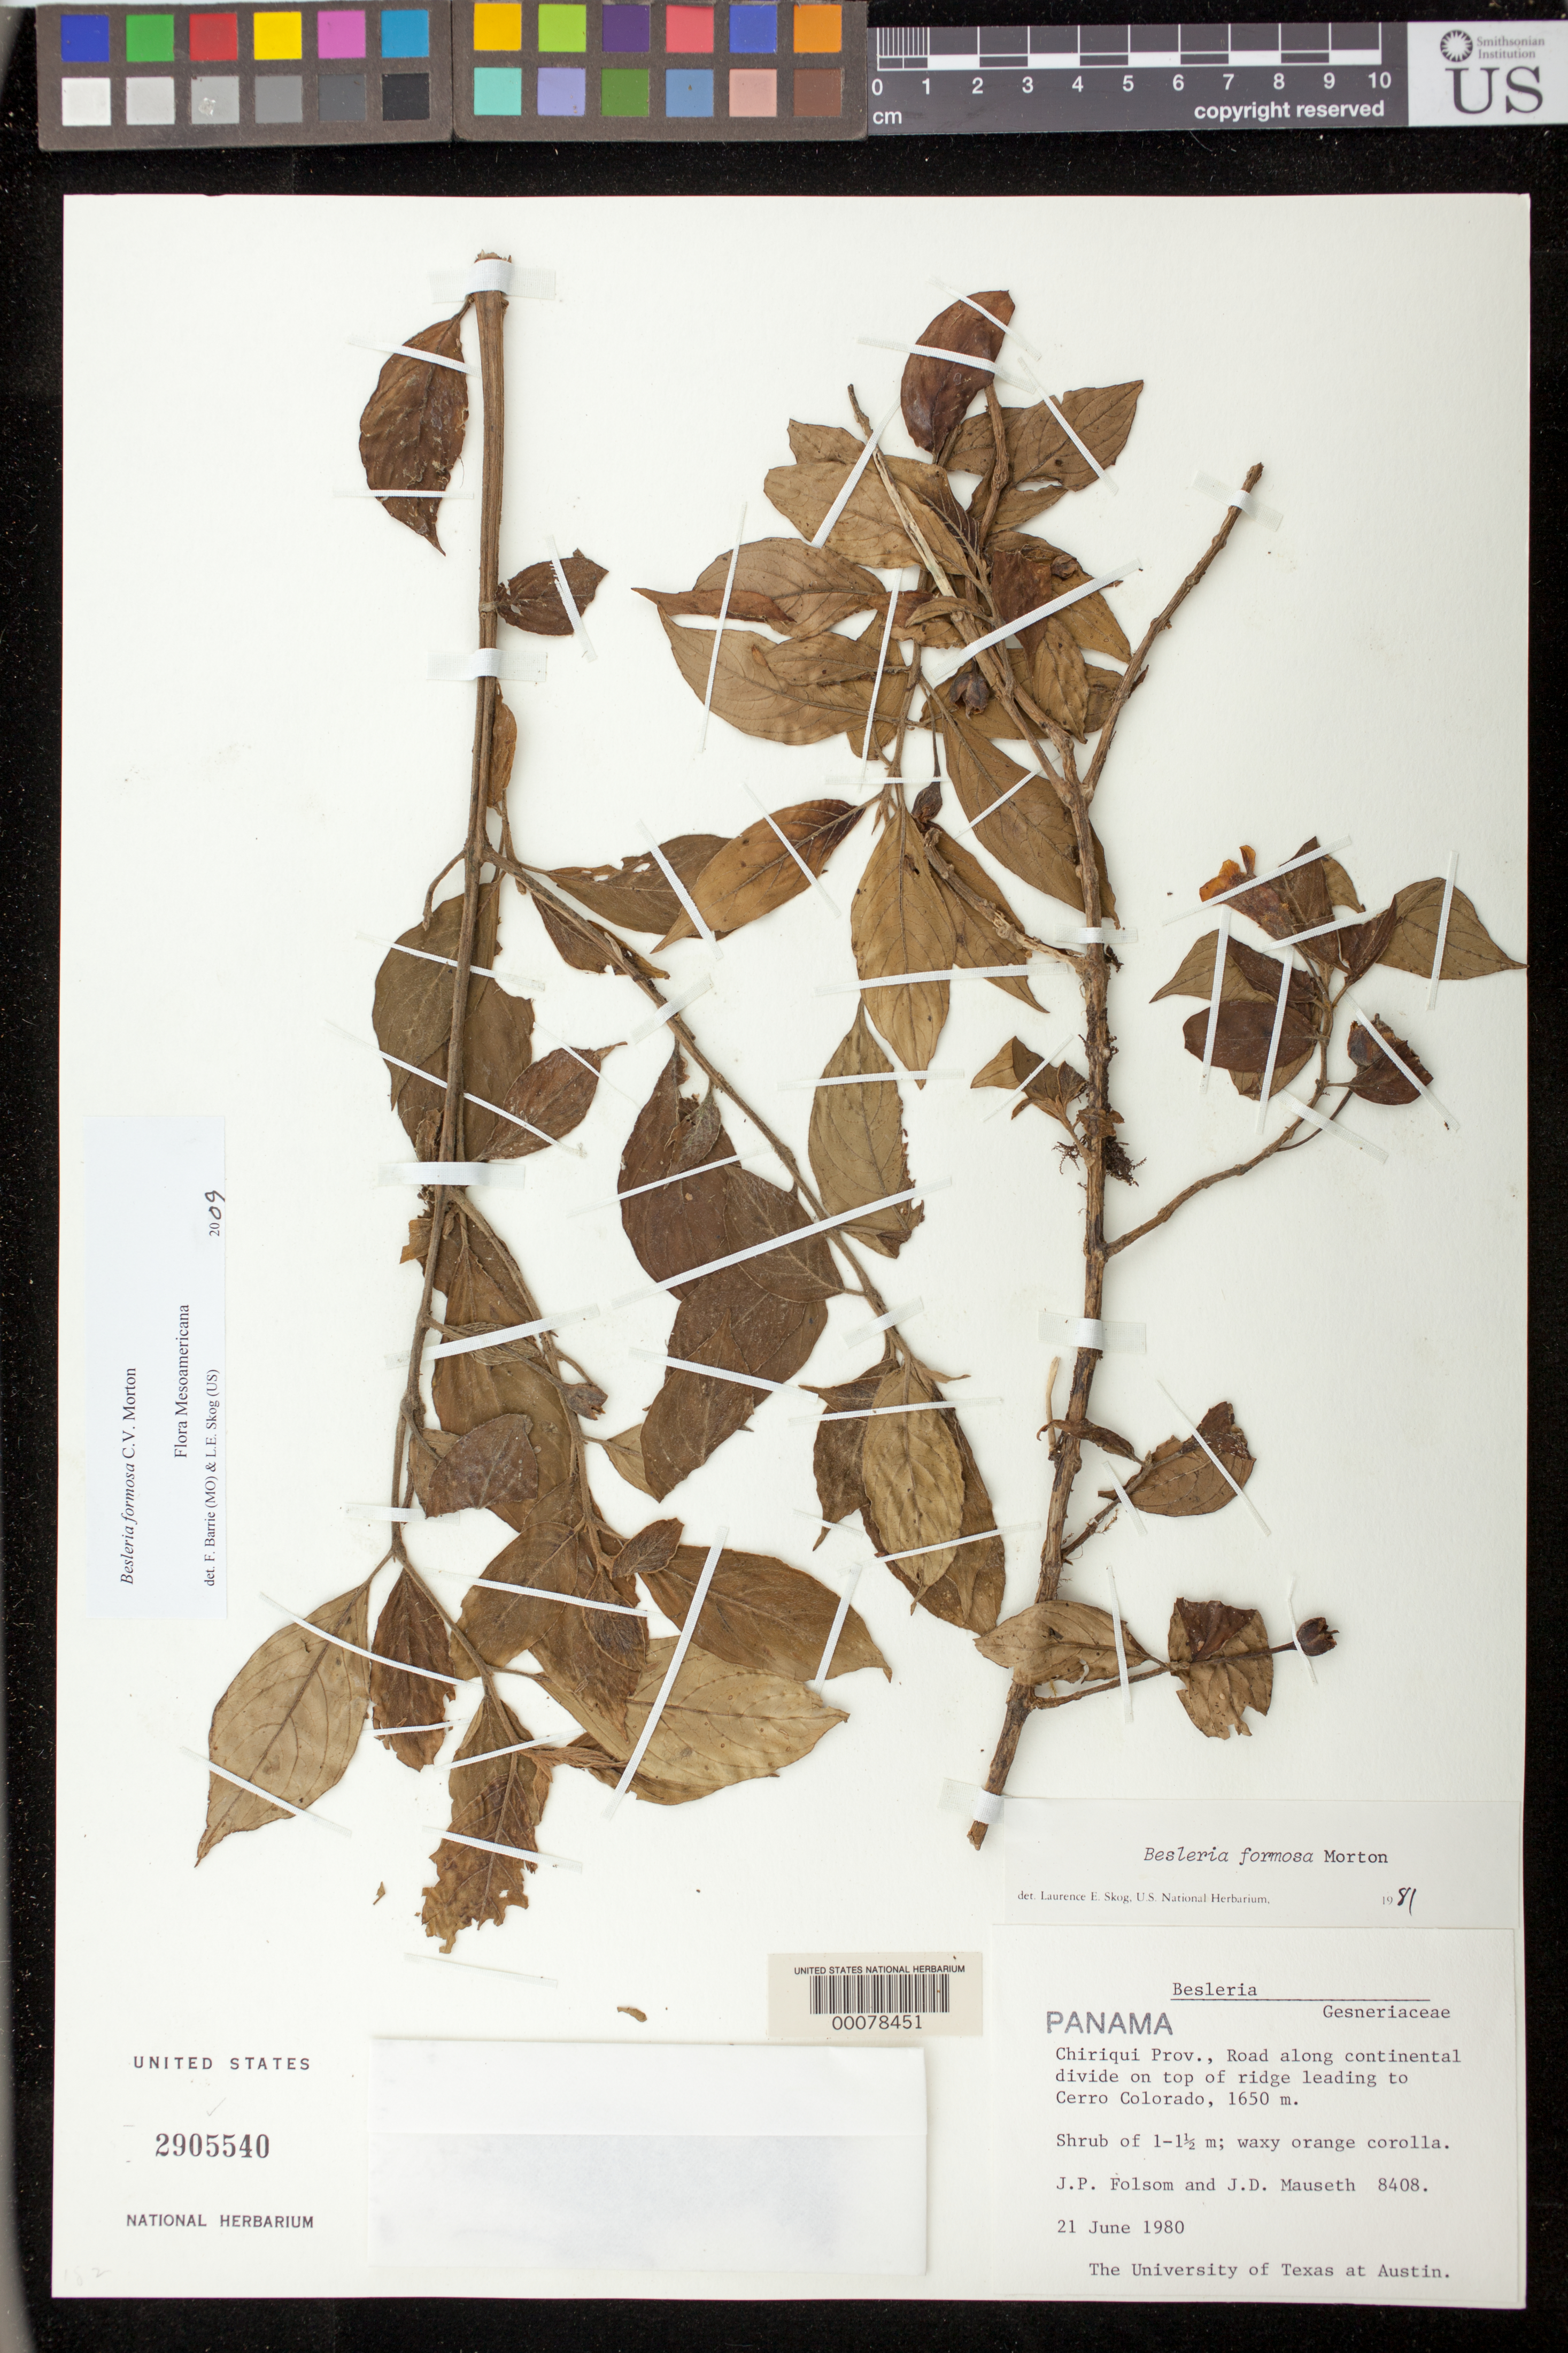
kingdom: Plantae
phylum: Tracheophyta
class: Magnoliopsida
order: Lamiales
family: Gesneriaceae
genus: Besleria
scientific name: Besleria amabilis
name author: C.V. Morton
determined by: Skog, Laurence E.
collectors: J. P. Folsom & J. Mauseth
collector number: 8408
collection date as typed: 21 Jun 1980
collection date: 1980-06-21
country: Panama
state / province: Chiriquí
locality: Road along continental divide on top of ridge leading to Cerro Colorado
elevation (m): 1650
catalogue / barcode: US 2905540